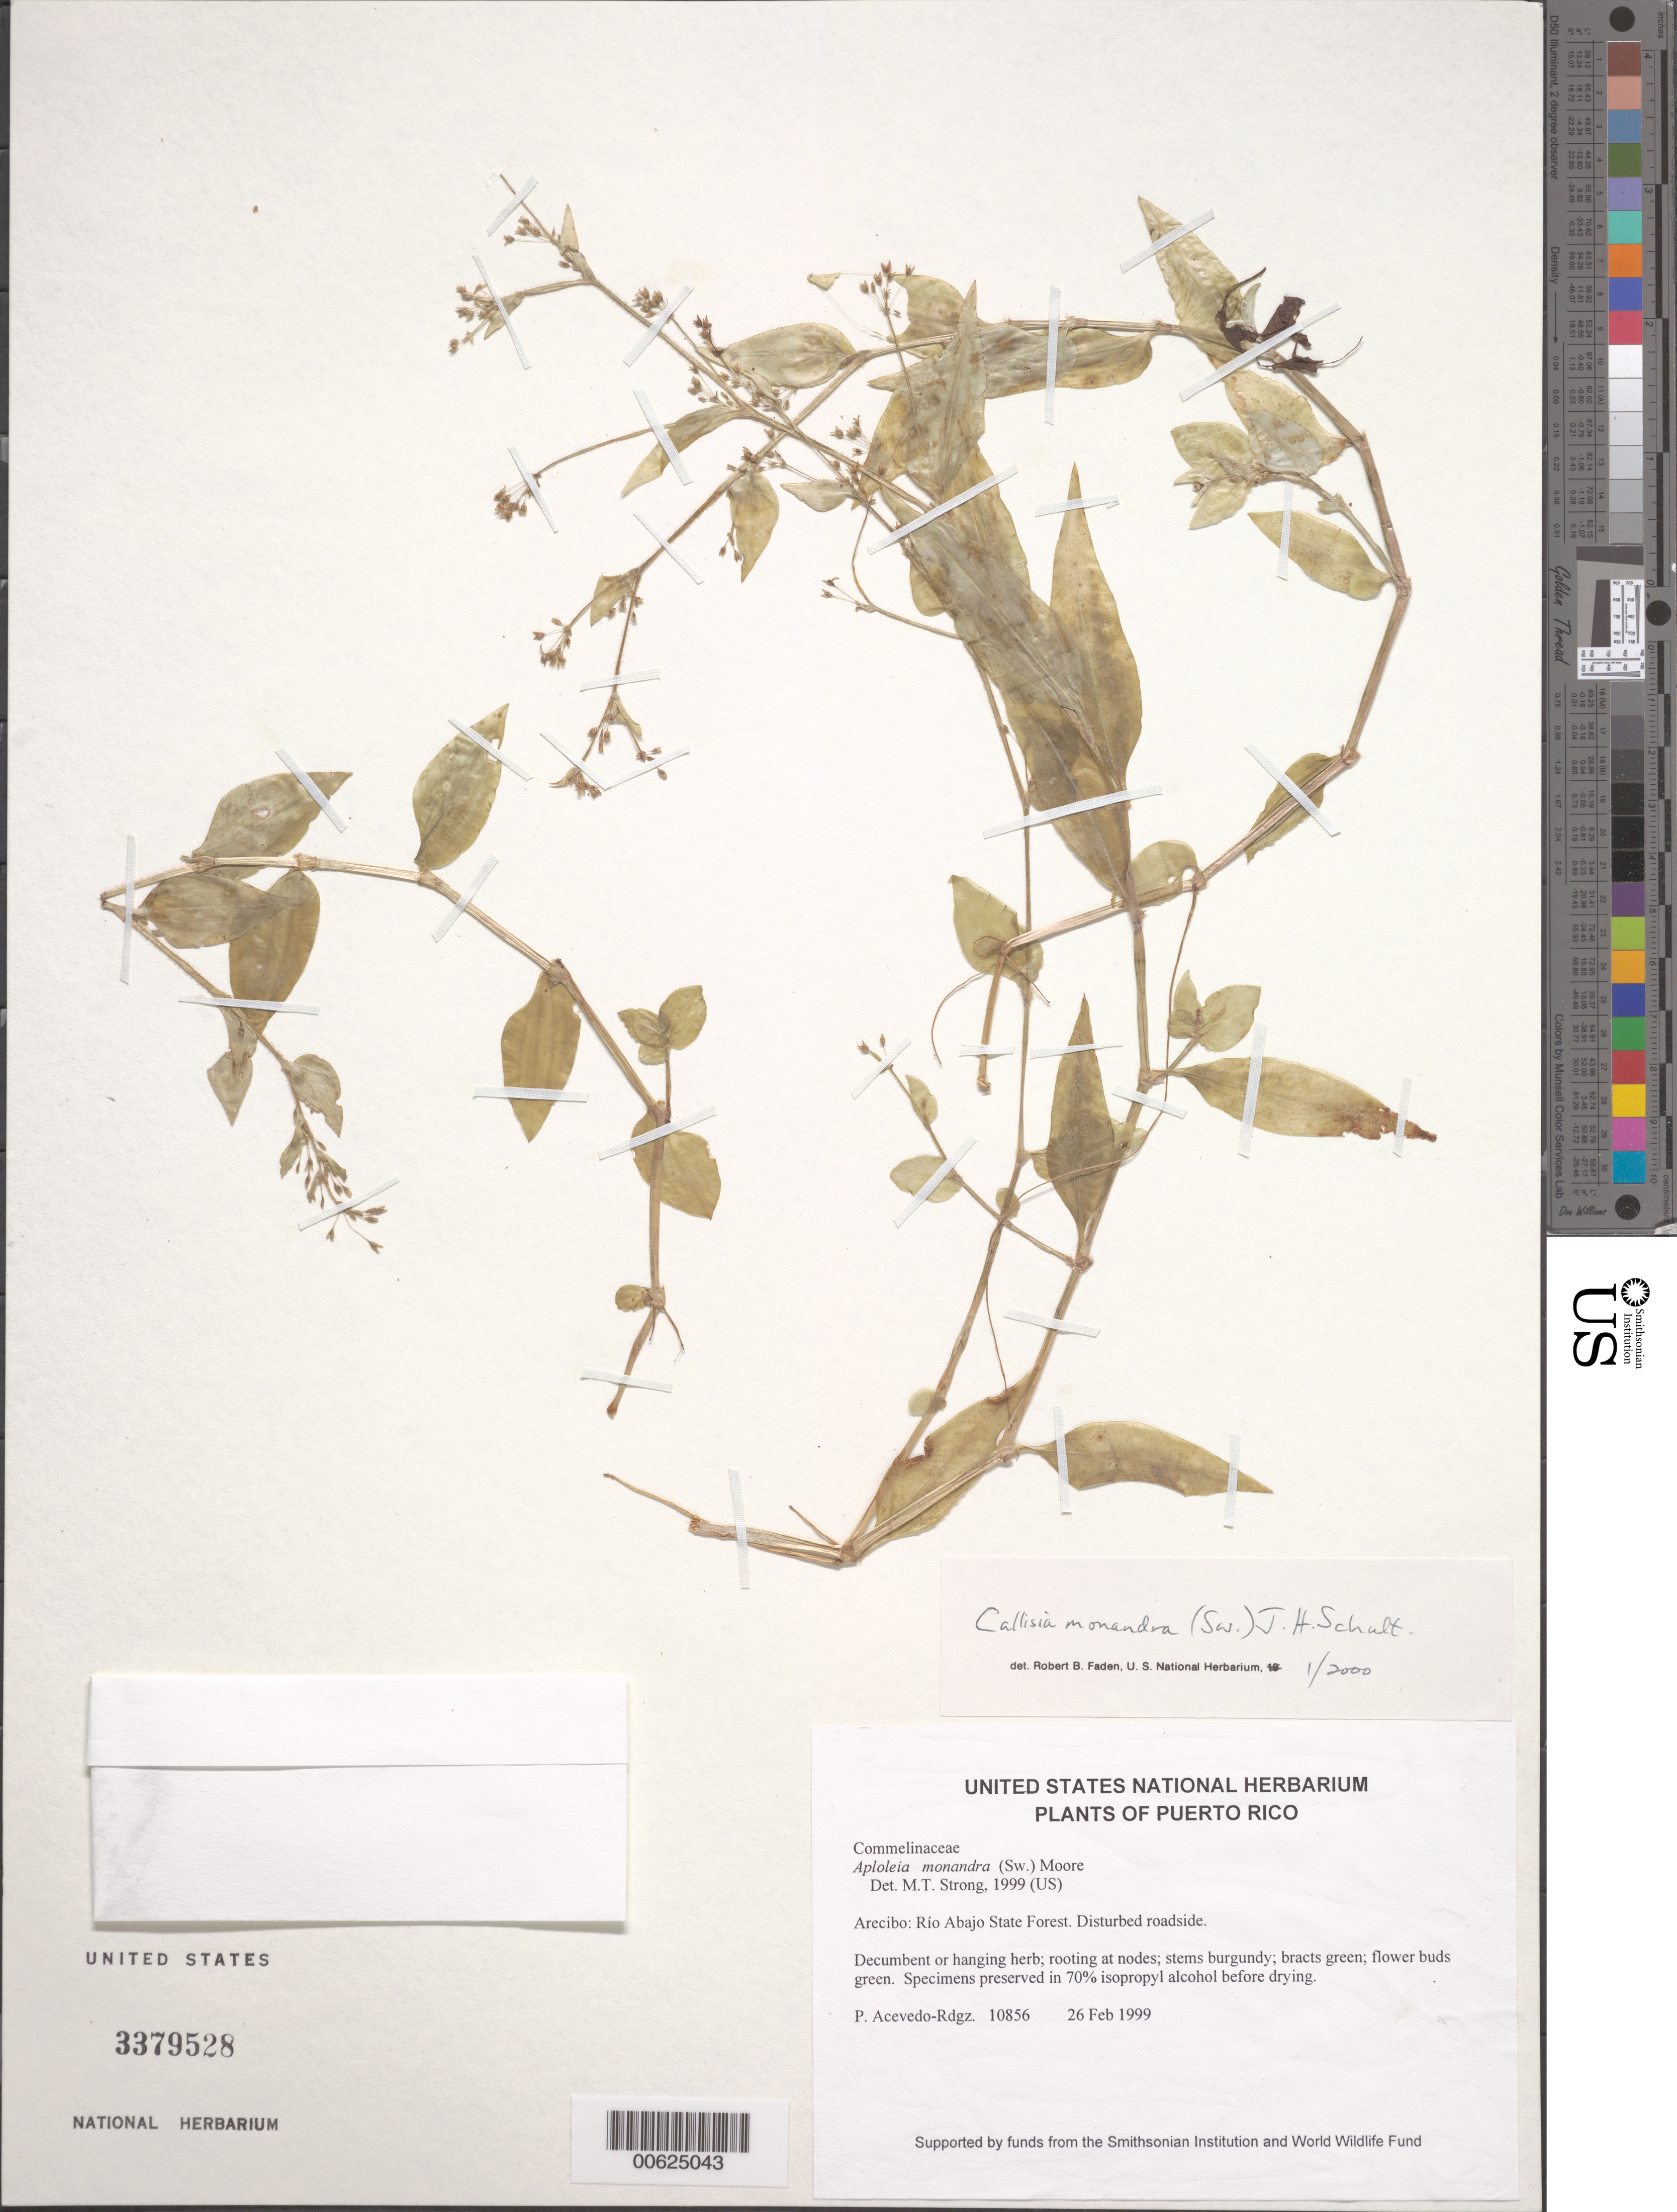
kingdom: Plantae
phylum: Tracheophyta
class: Liliopsida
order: Commelinales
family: Commelinaceae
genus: Callisia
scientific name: Callisia monandra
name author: (Sw.) Schult. & Schult. f.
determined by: Strong, M. T., (US), Smithsonian Institution - National Museum of Natural History (UNITED STATES)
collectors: P. Acevedo-Rodr.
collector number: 10856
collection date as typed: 26 Feb 1999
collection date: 1999-02-26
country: Puerto Rico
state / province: Arecibo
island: Puerto Rico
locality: Arecibo; Río Abajo State Forest.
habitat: Disturbed roadside.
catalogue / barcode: US 3379528